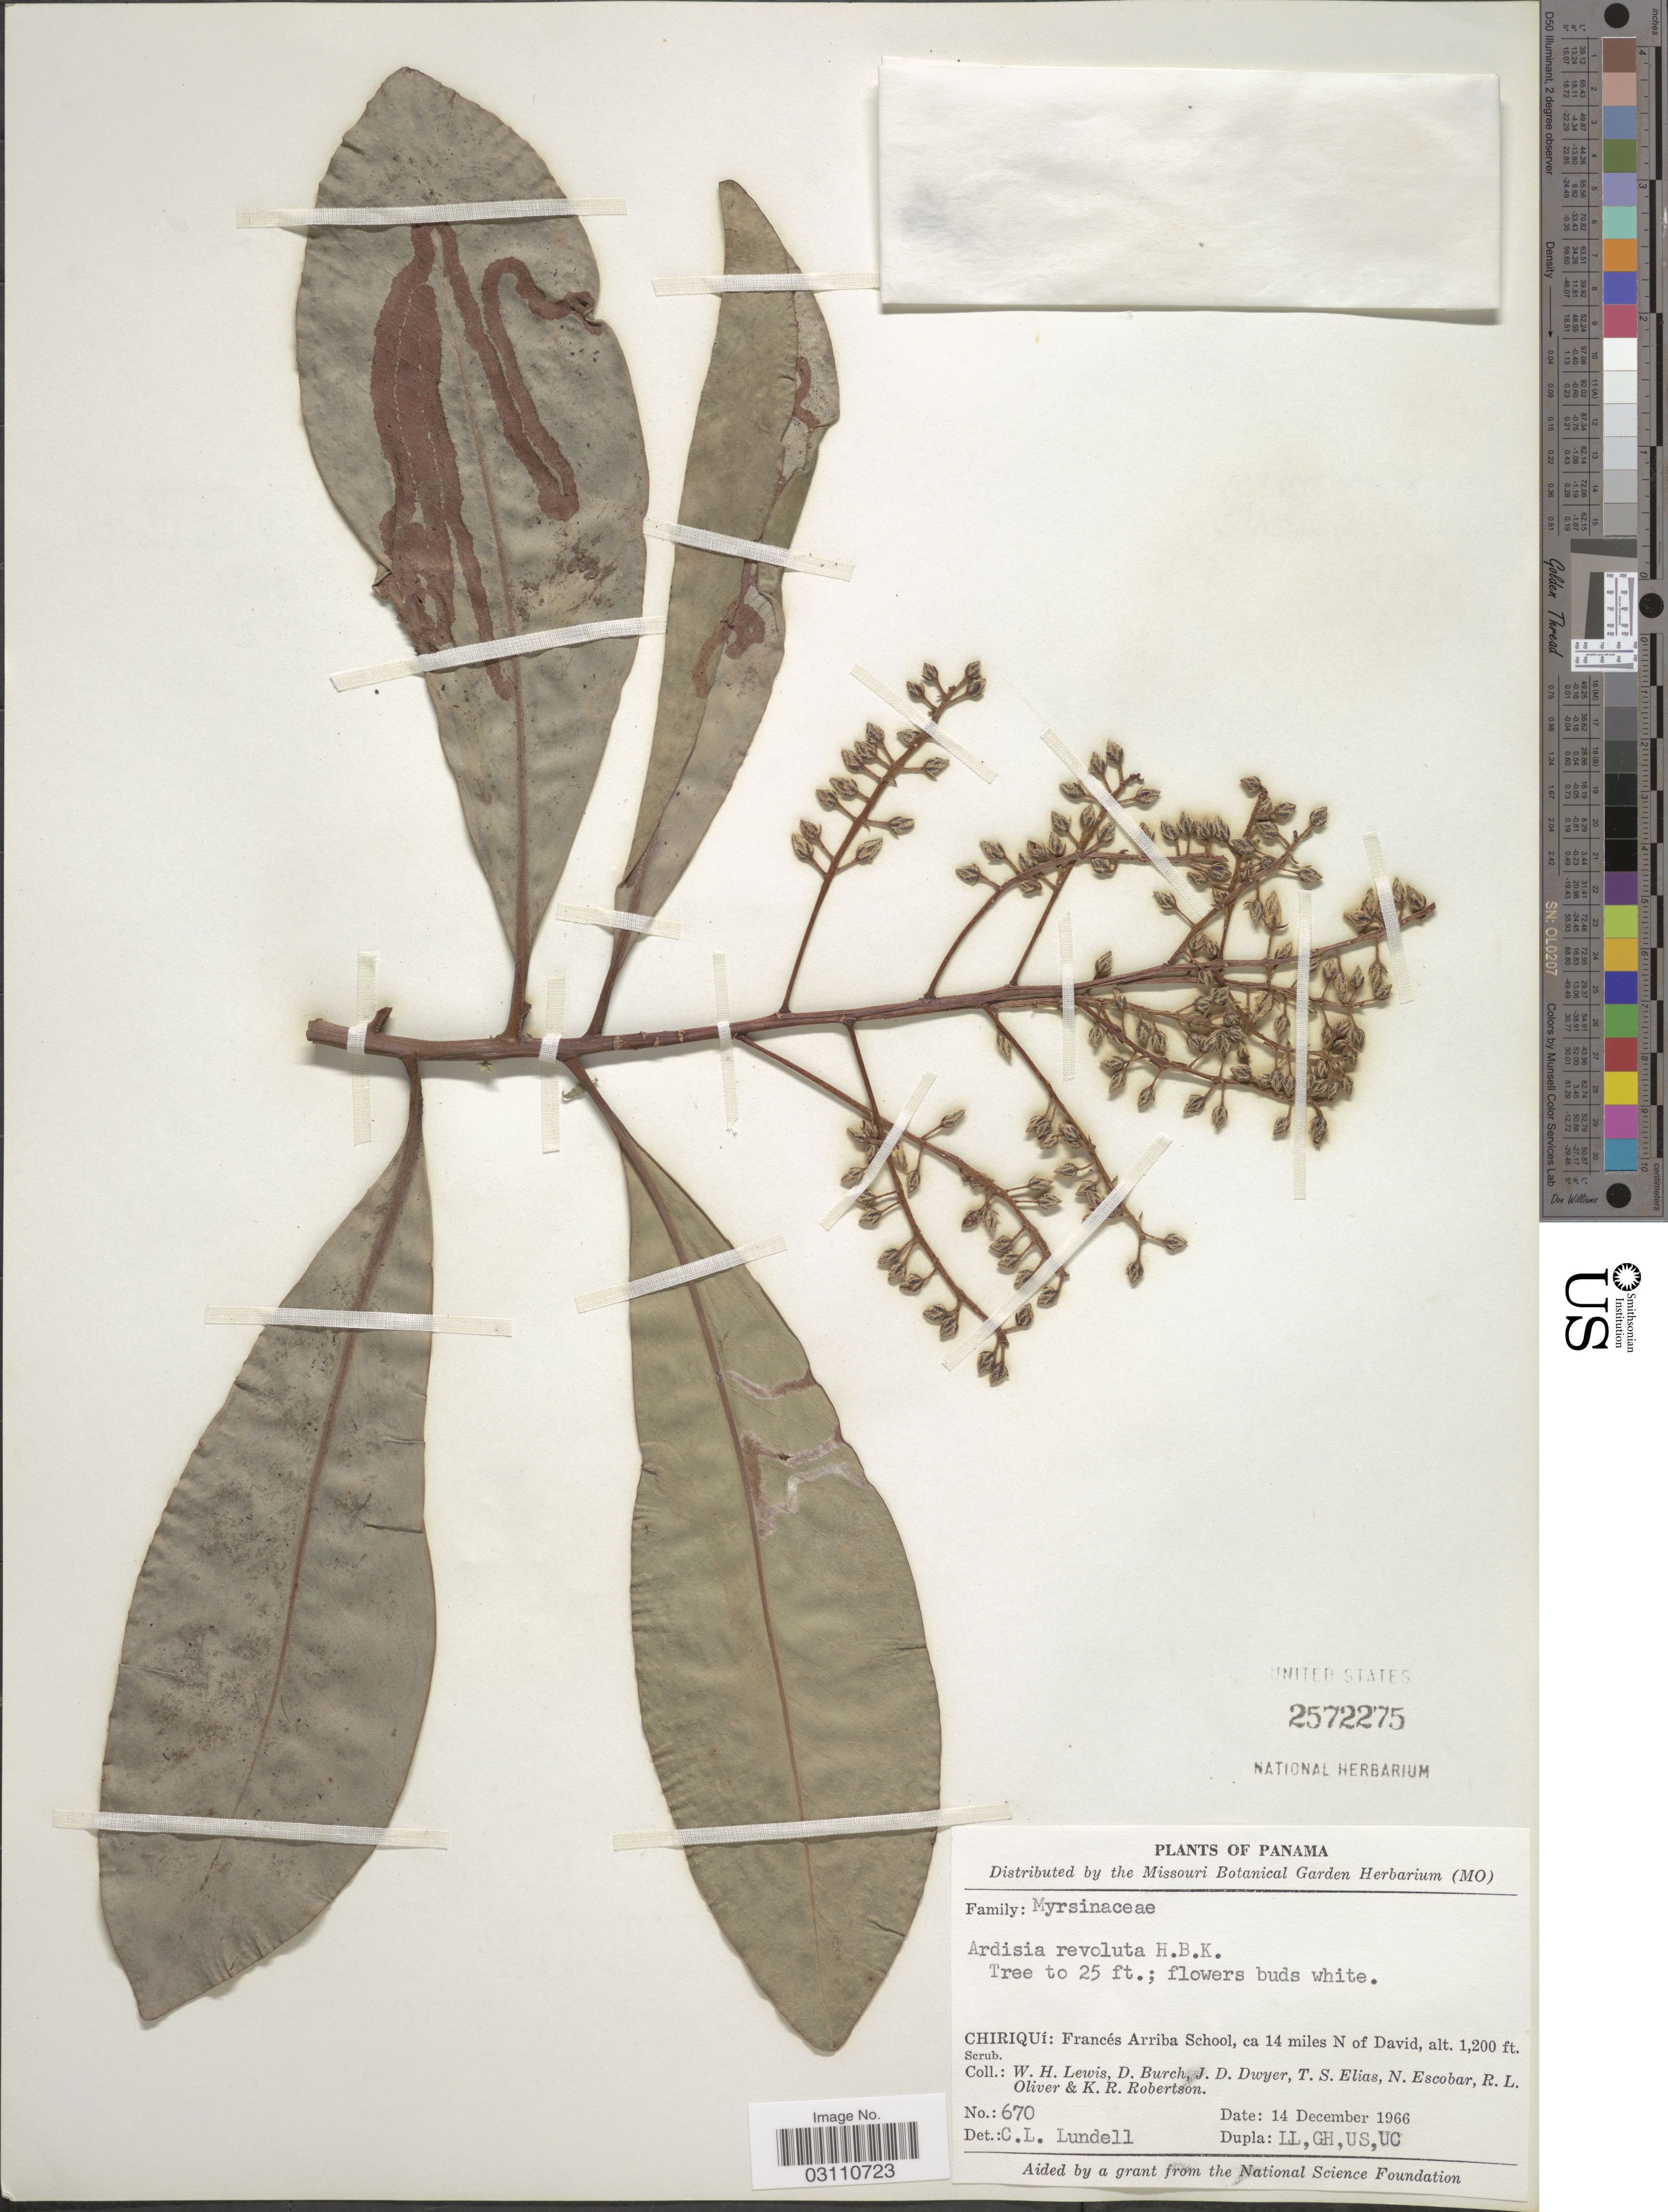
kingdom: Plantae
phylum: Tracheophyta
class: Magnoliopsida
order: Ericales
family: Primulaceae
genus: Ardisia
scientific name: Ardisia revoluta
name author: Kunth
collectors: W. H. Lewis, D. Burch, J. D. Dwyer, T. S. Elias & et al.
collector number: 670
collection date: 1966-12-14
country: Panama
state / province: Chiriqui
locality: Francés Arriba School, ca 14 miles N of David.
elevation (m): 366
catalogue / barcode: US 2572275